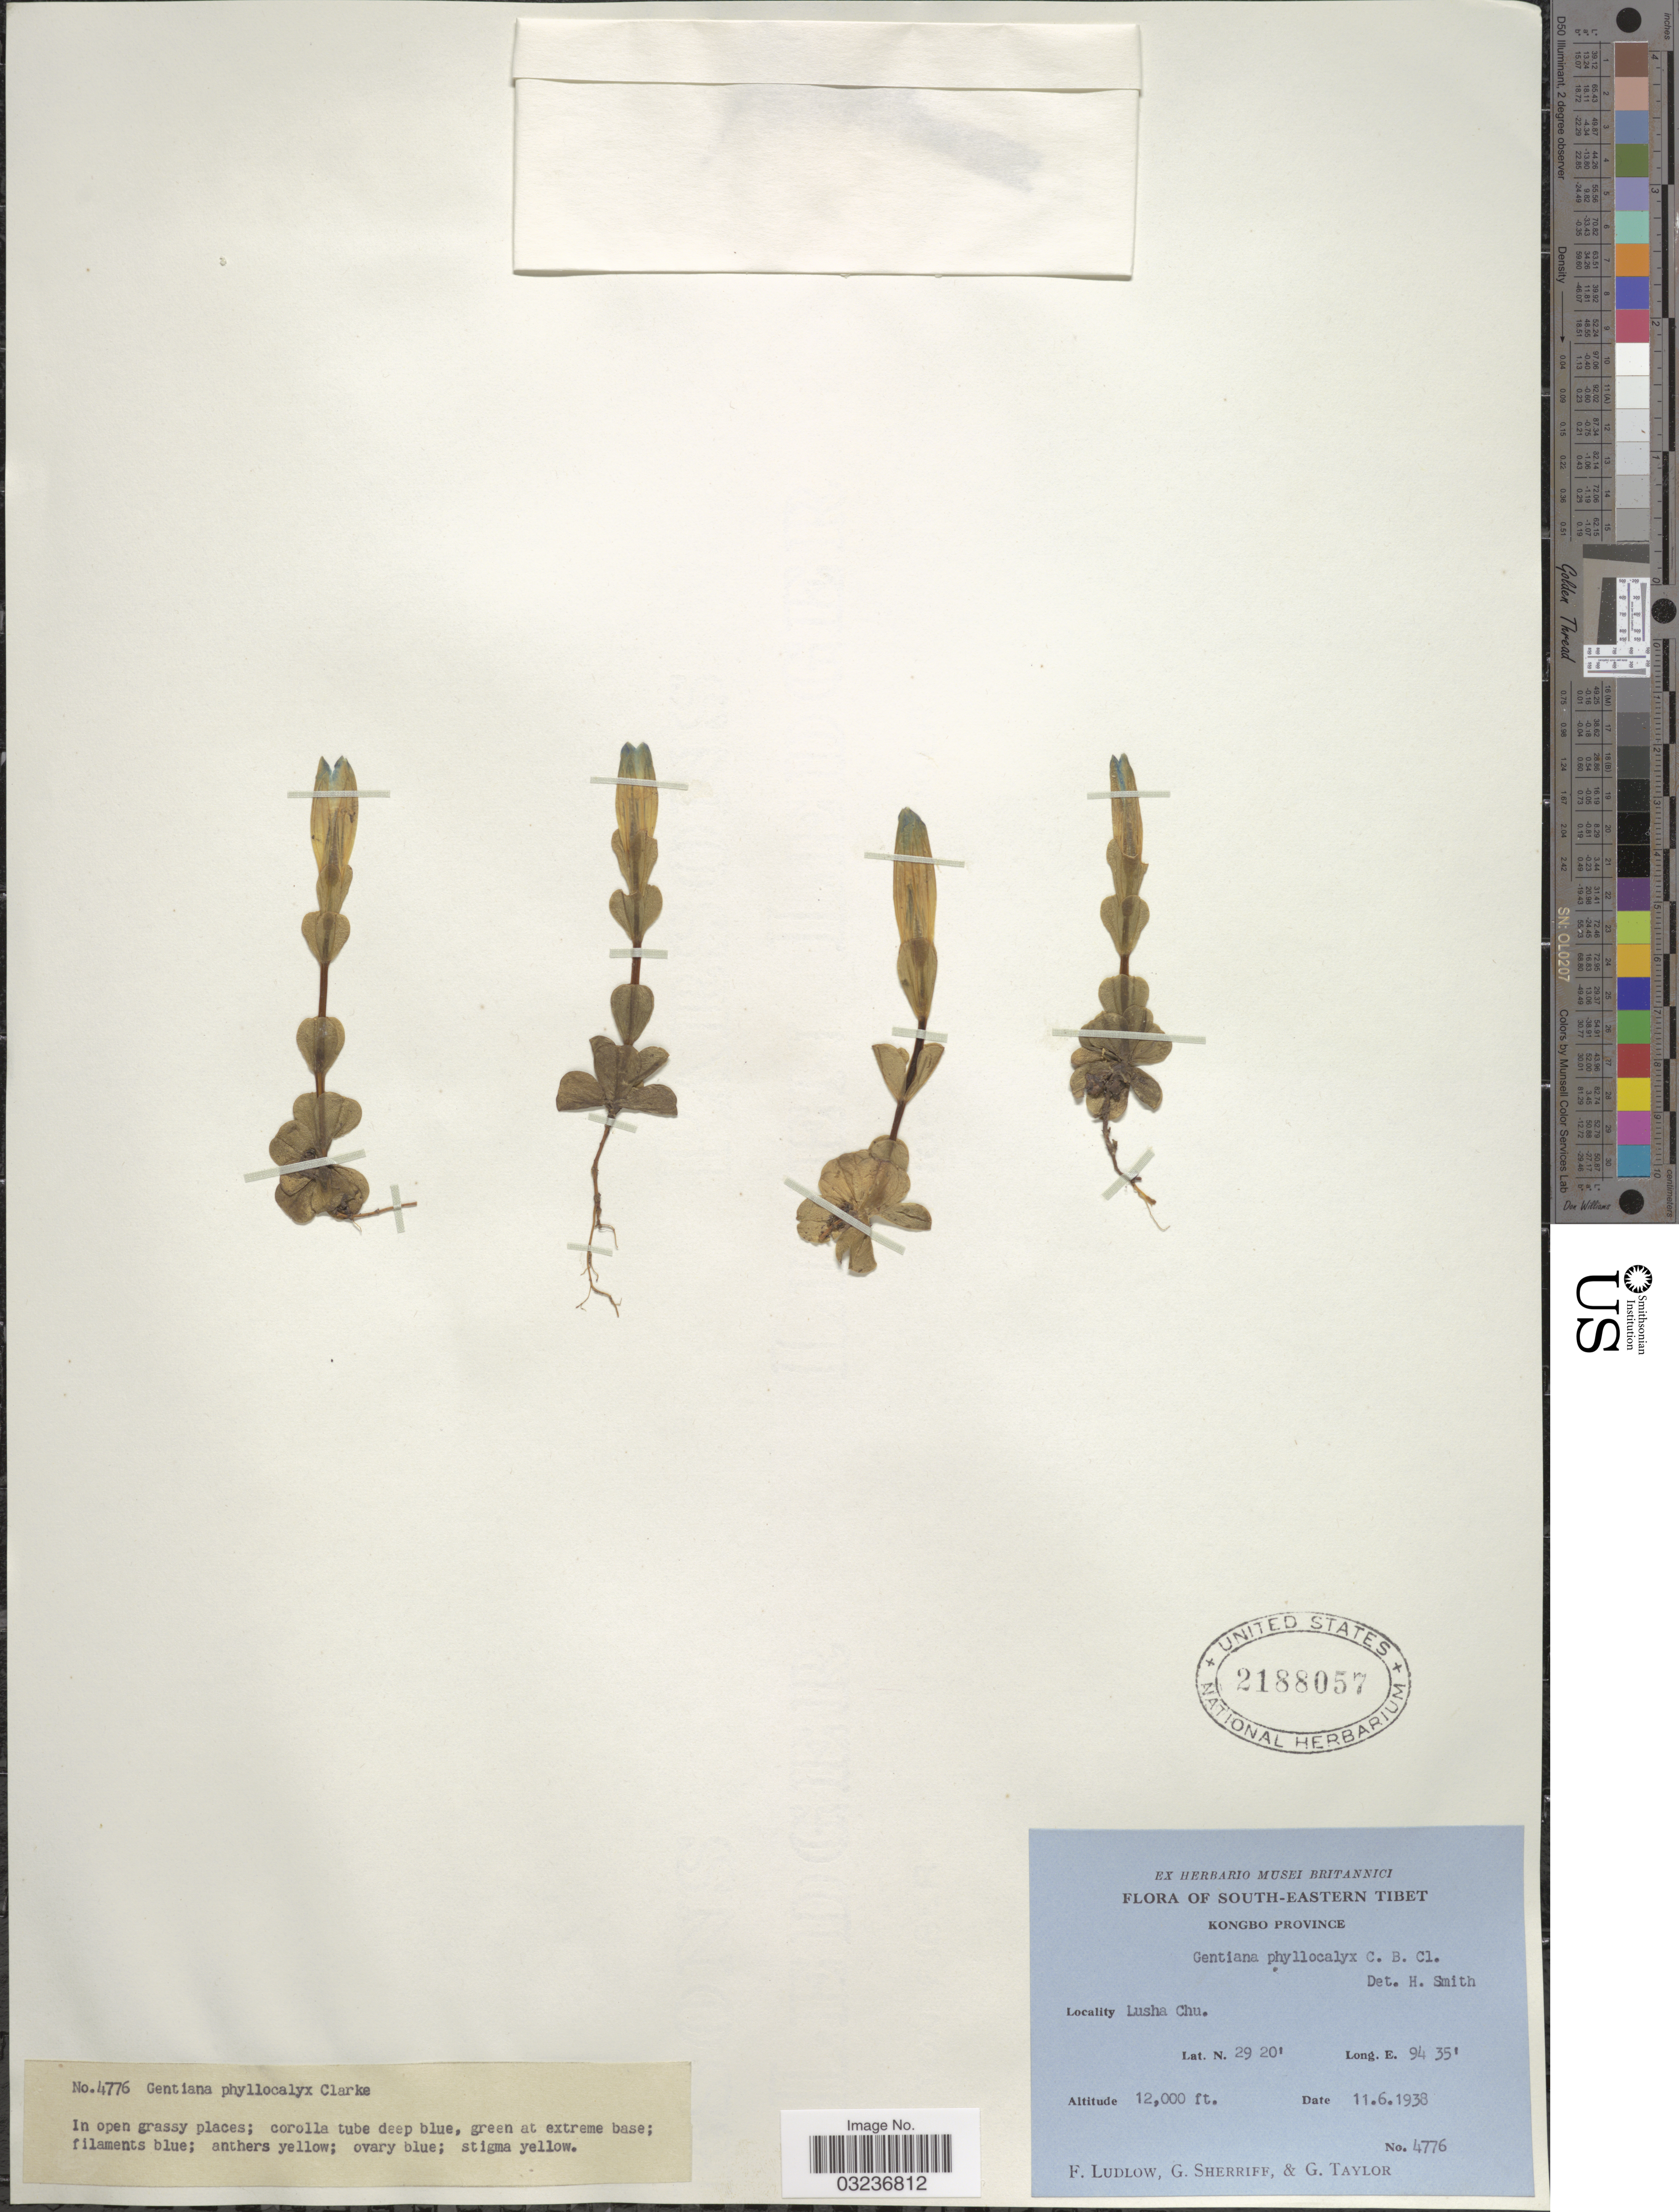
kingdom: Plantae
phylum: Tracheophyta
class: Magnoliopsida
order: Gentianales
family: Gentianaceae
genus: Gentiana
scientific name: Gentiana phyllocalyx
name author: C.B. Clarke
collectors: F. Ludlow, G. Sherriff & G. Taylor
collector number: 4776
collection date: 1938-06-11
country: China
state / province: Xizang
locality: South-Eastern Tibet, Kongbo Province, Lusha Chu.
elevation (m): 3658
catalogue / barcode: US 2188057